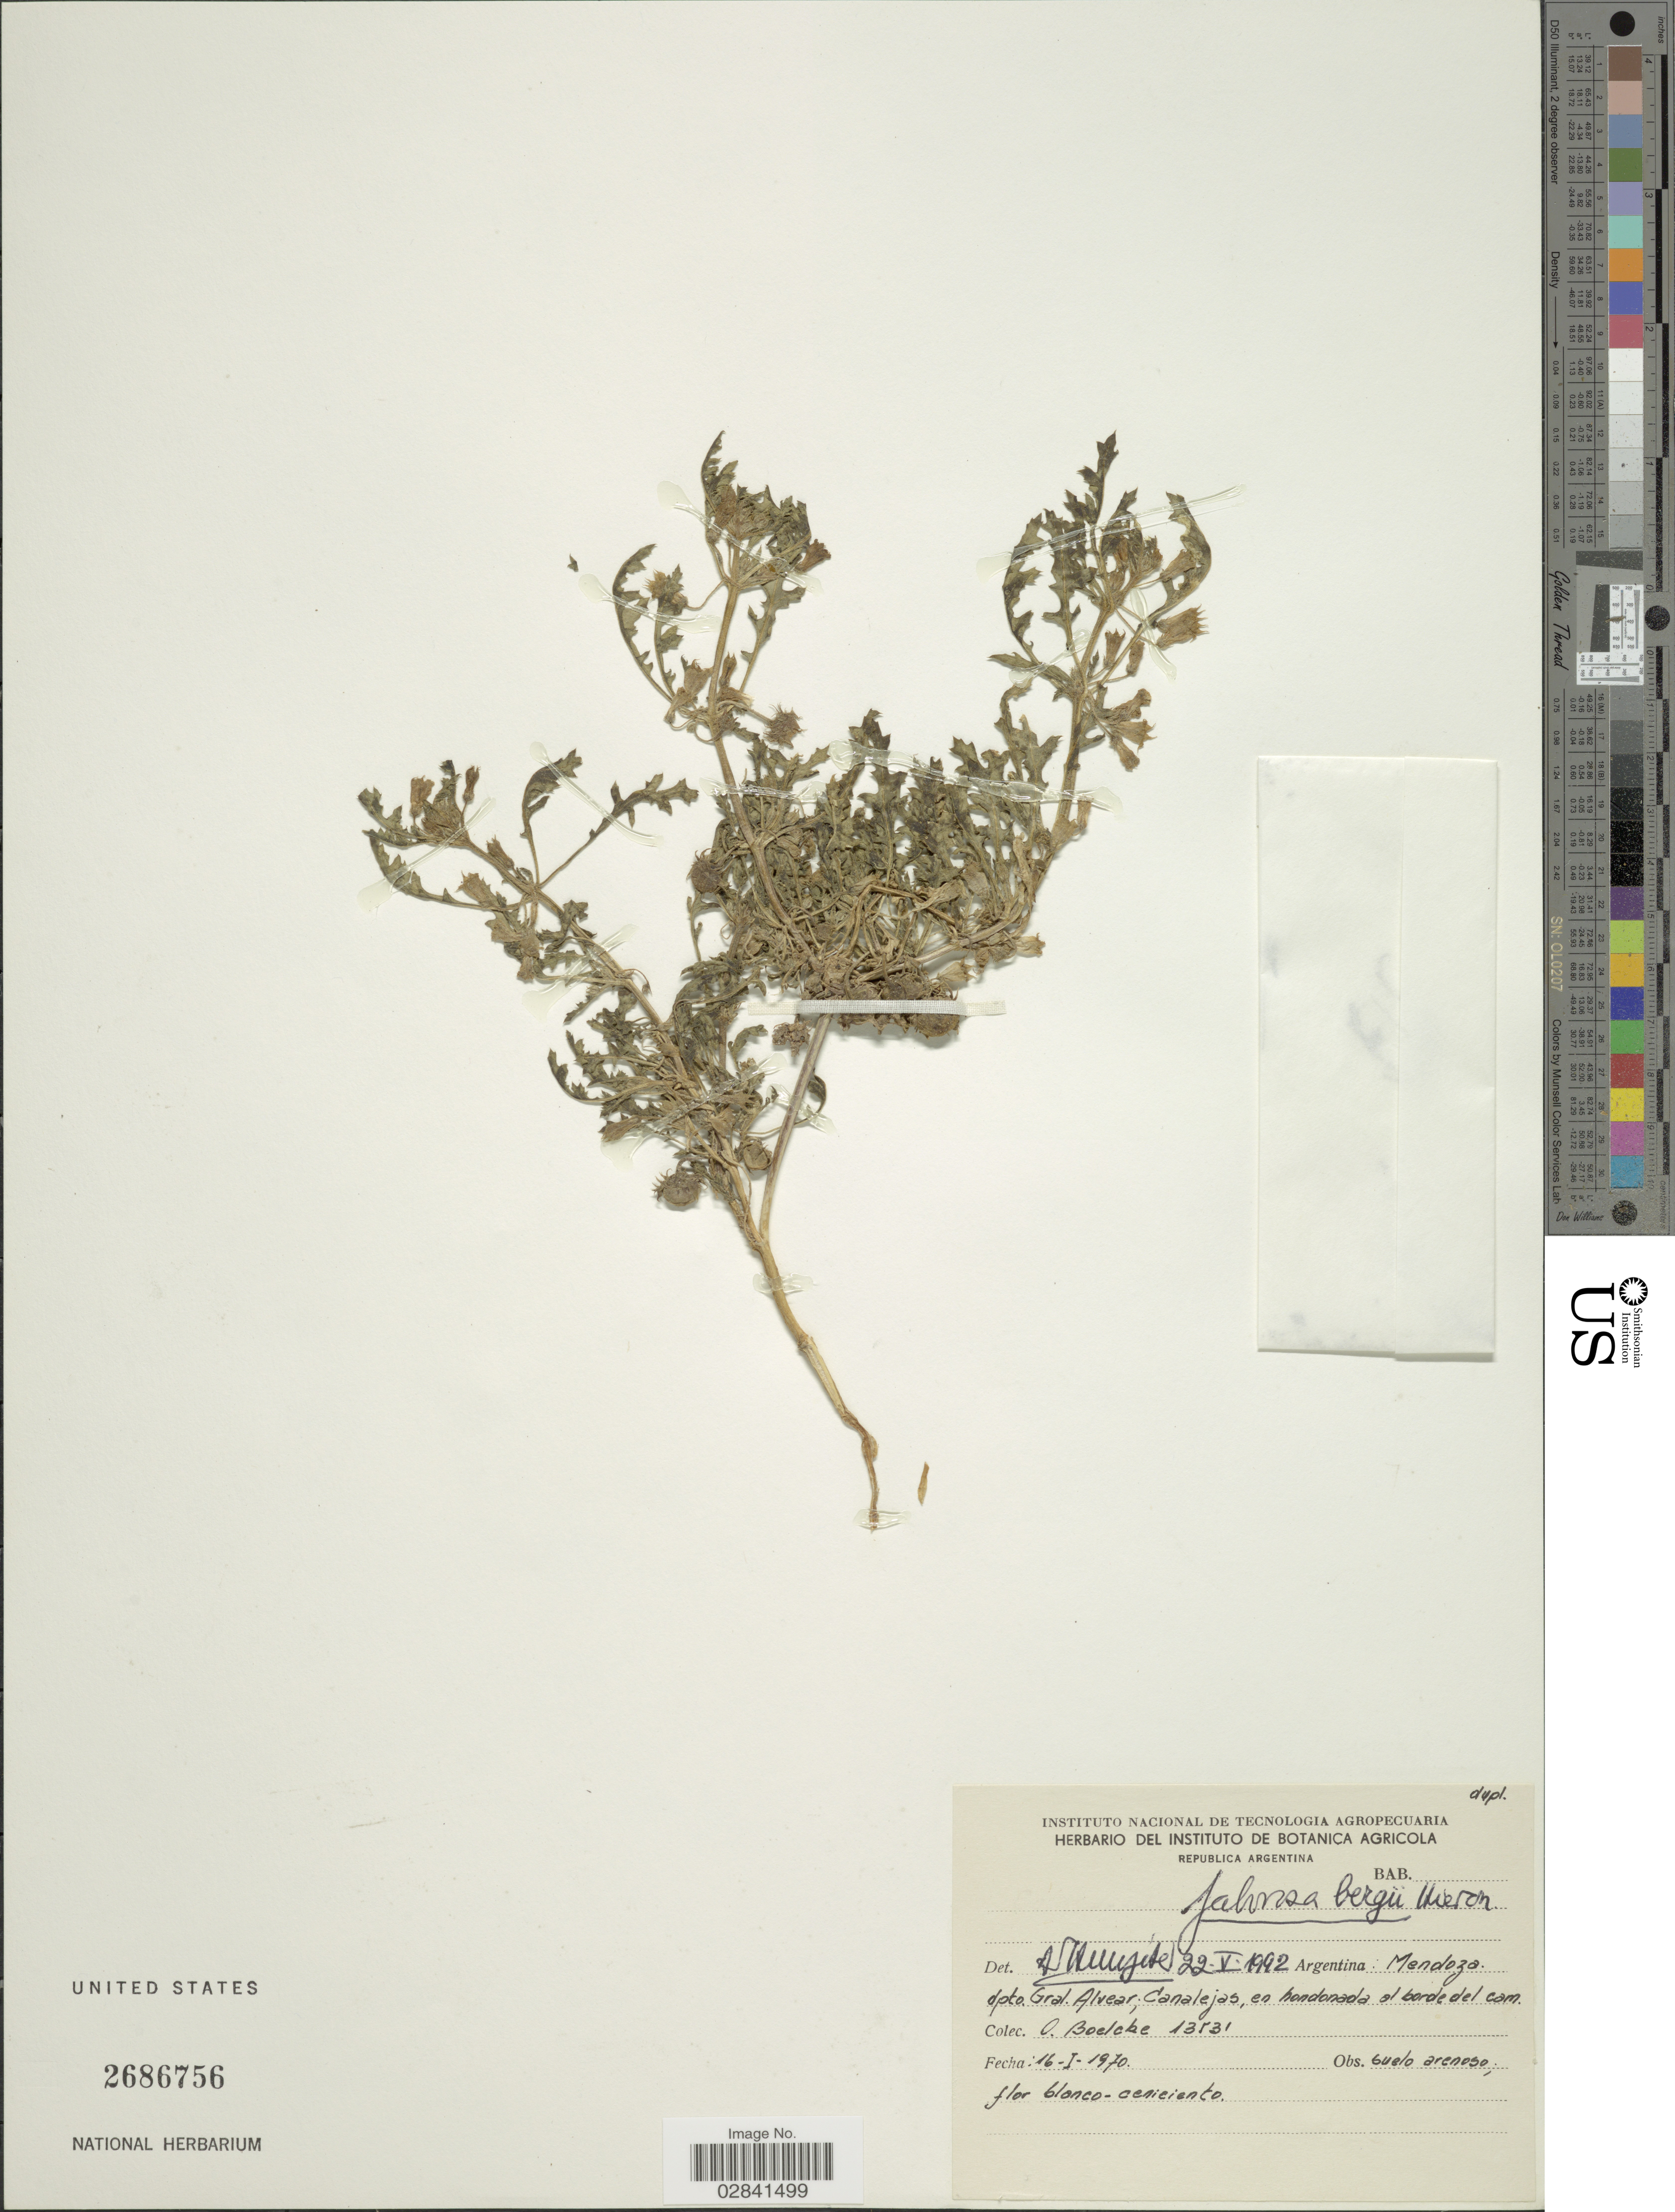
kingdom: Plantae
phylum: Tracheophyta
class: Magnoliopsida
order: Solanales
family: Solanaceae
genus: Jaborosa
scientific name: Jaborosa bergii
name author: Hieron.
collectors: O. Boelcke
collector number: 13531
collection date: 1970-01-16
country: Argentina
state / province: Mendoza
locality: Dpto. Gral. Alvear; Canalejas, en hondonada al borde del cam.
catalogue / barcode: US 2686756